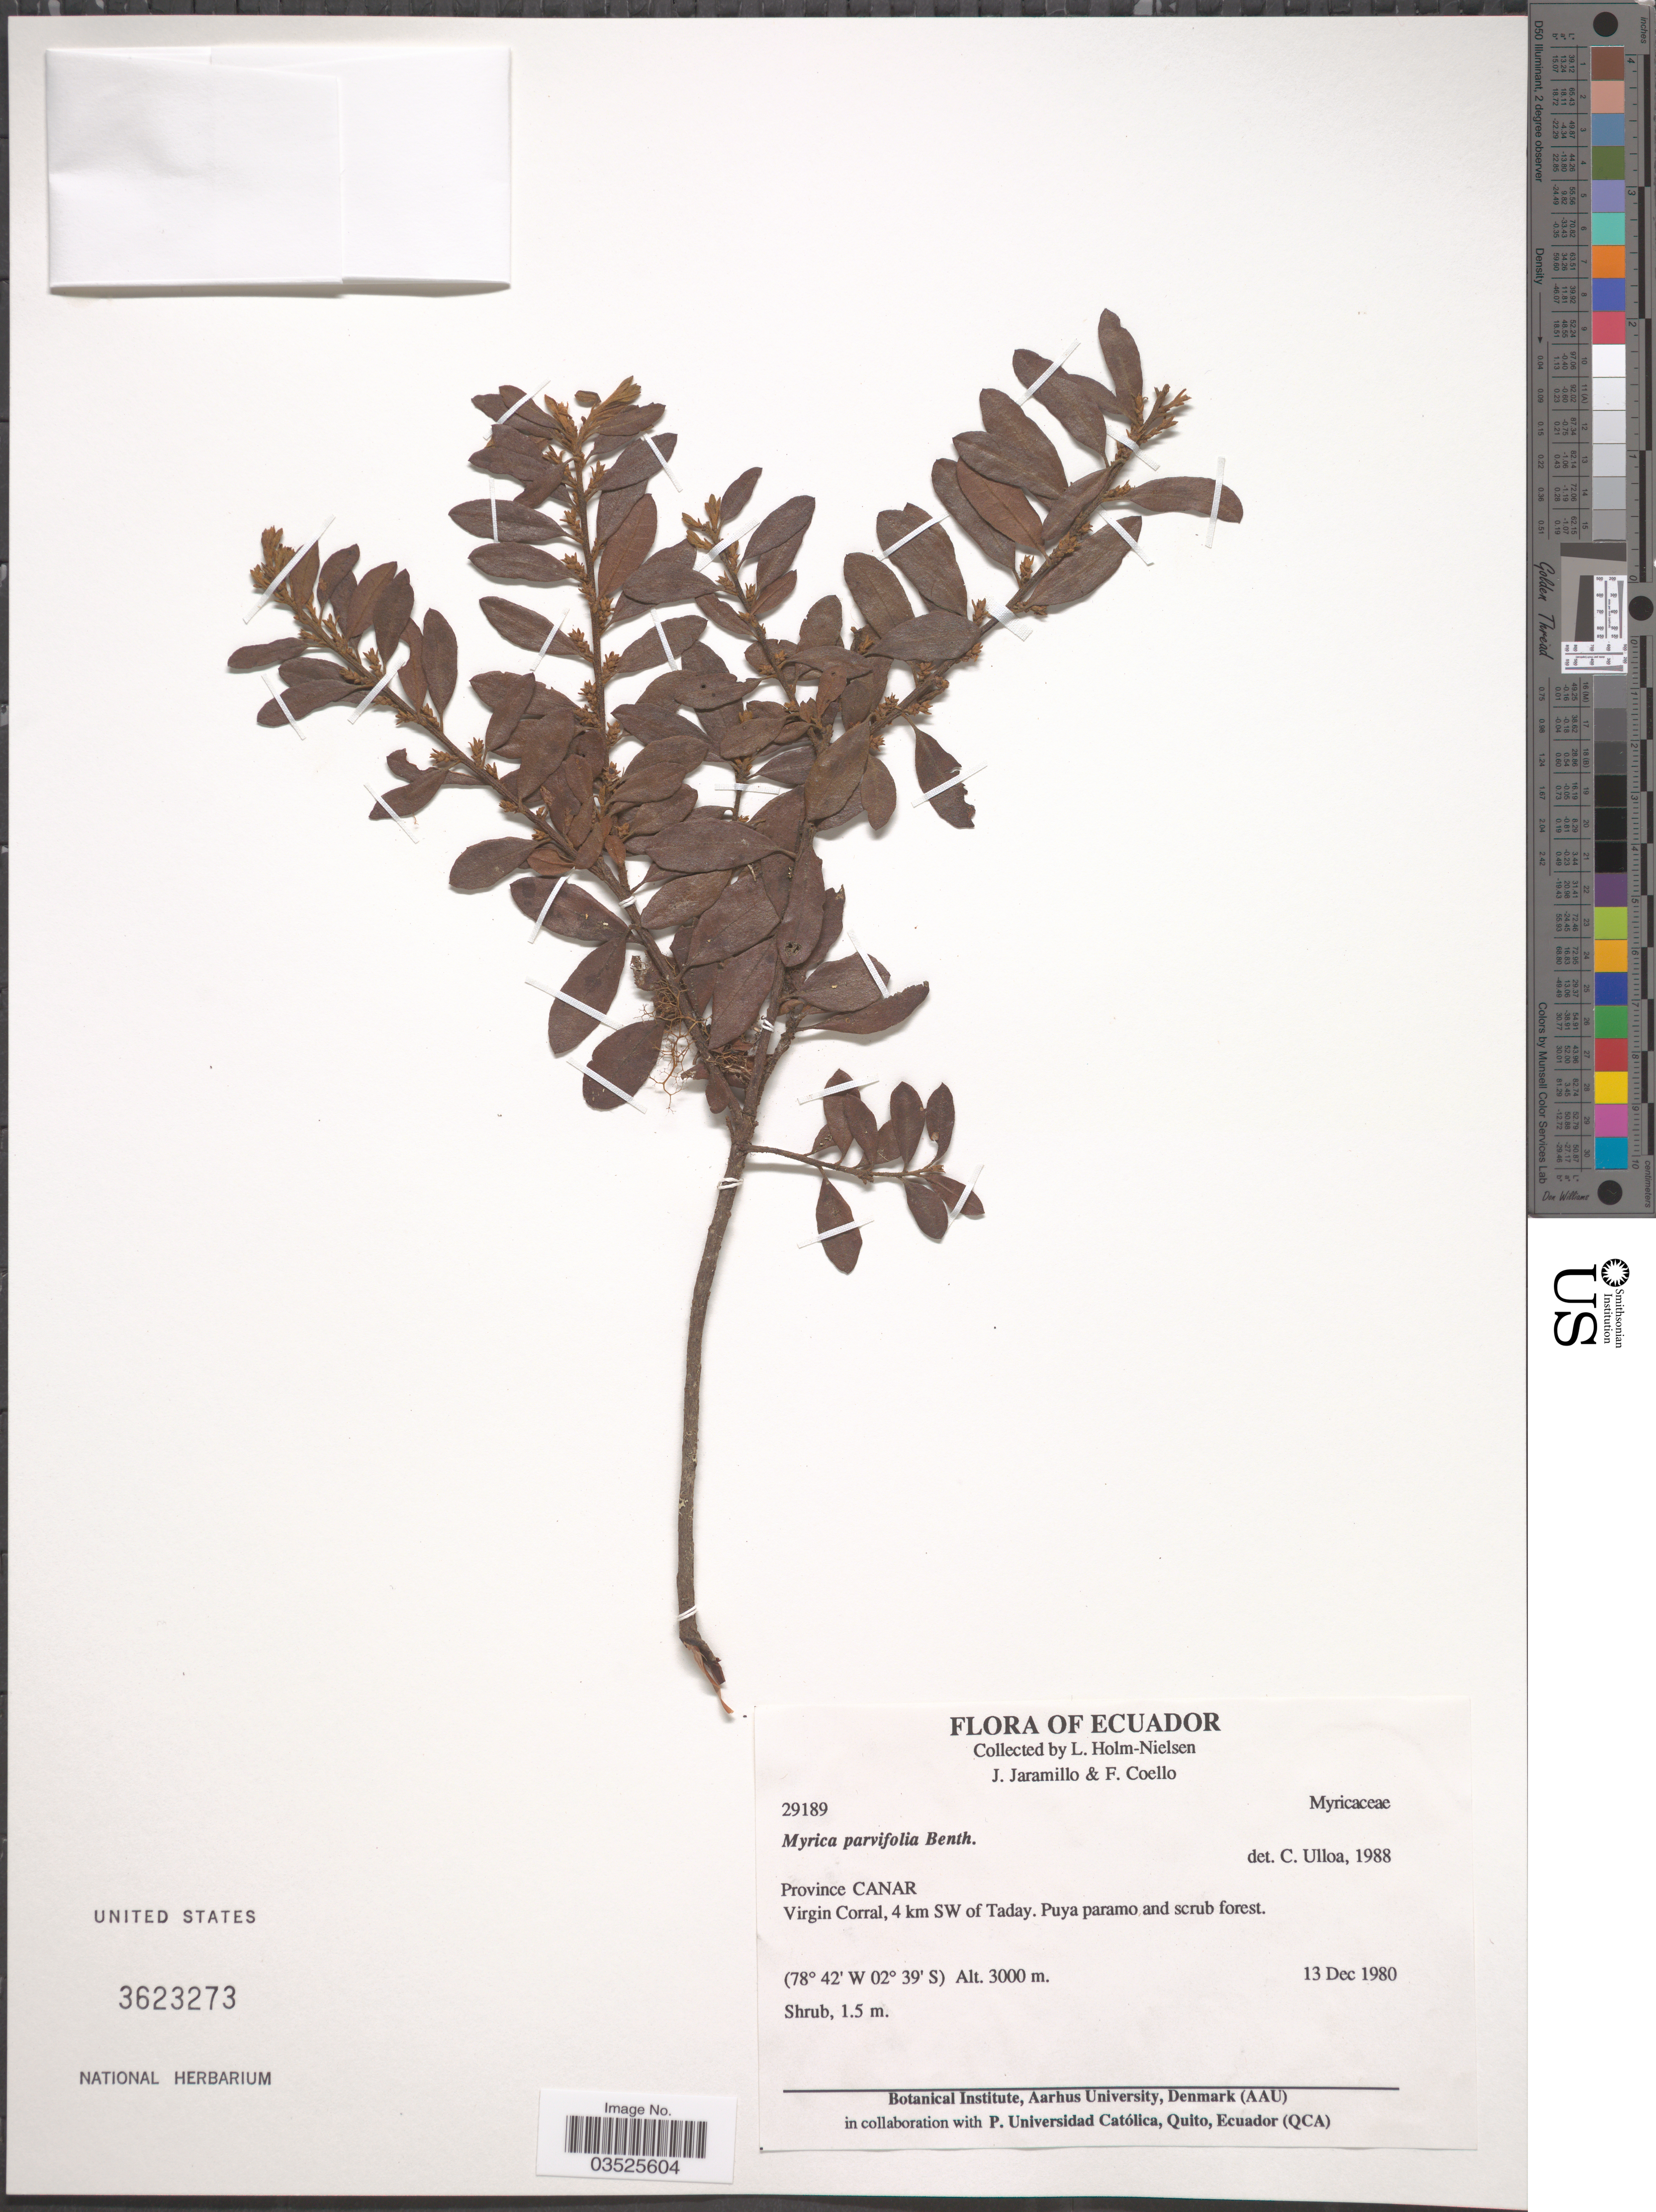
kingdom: Plantae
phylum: Tracheophyta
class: Magnoliopsida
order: Fagales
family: Myricaceae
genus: Morella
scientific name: Morella parvifolia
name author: (Benth.) Parra-Os.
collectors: L. Holm-Nielsen, J. Jaramillo & F. Coello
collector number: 29189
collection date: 1980-12-13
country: Ecuador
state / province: Cañar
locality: Virgin Corral, 4 km SW of Taday.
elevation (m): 3000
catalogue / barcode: US 3623273